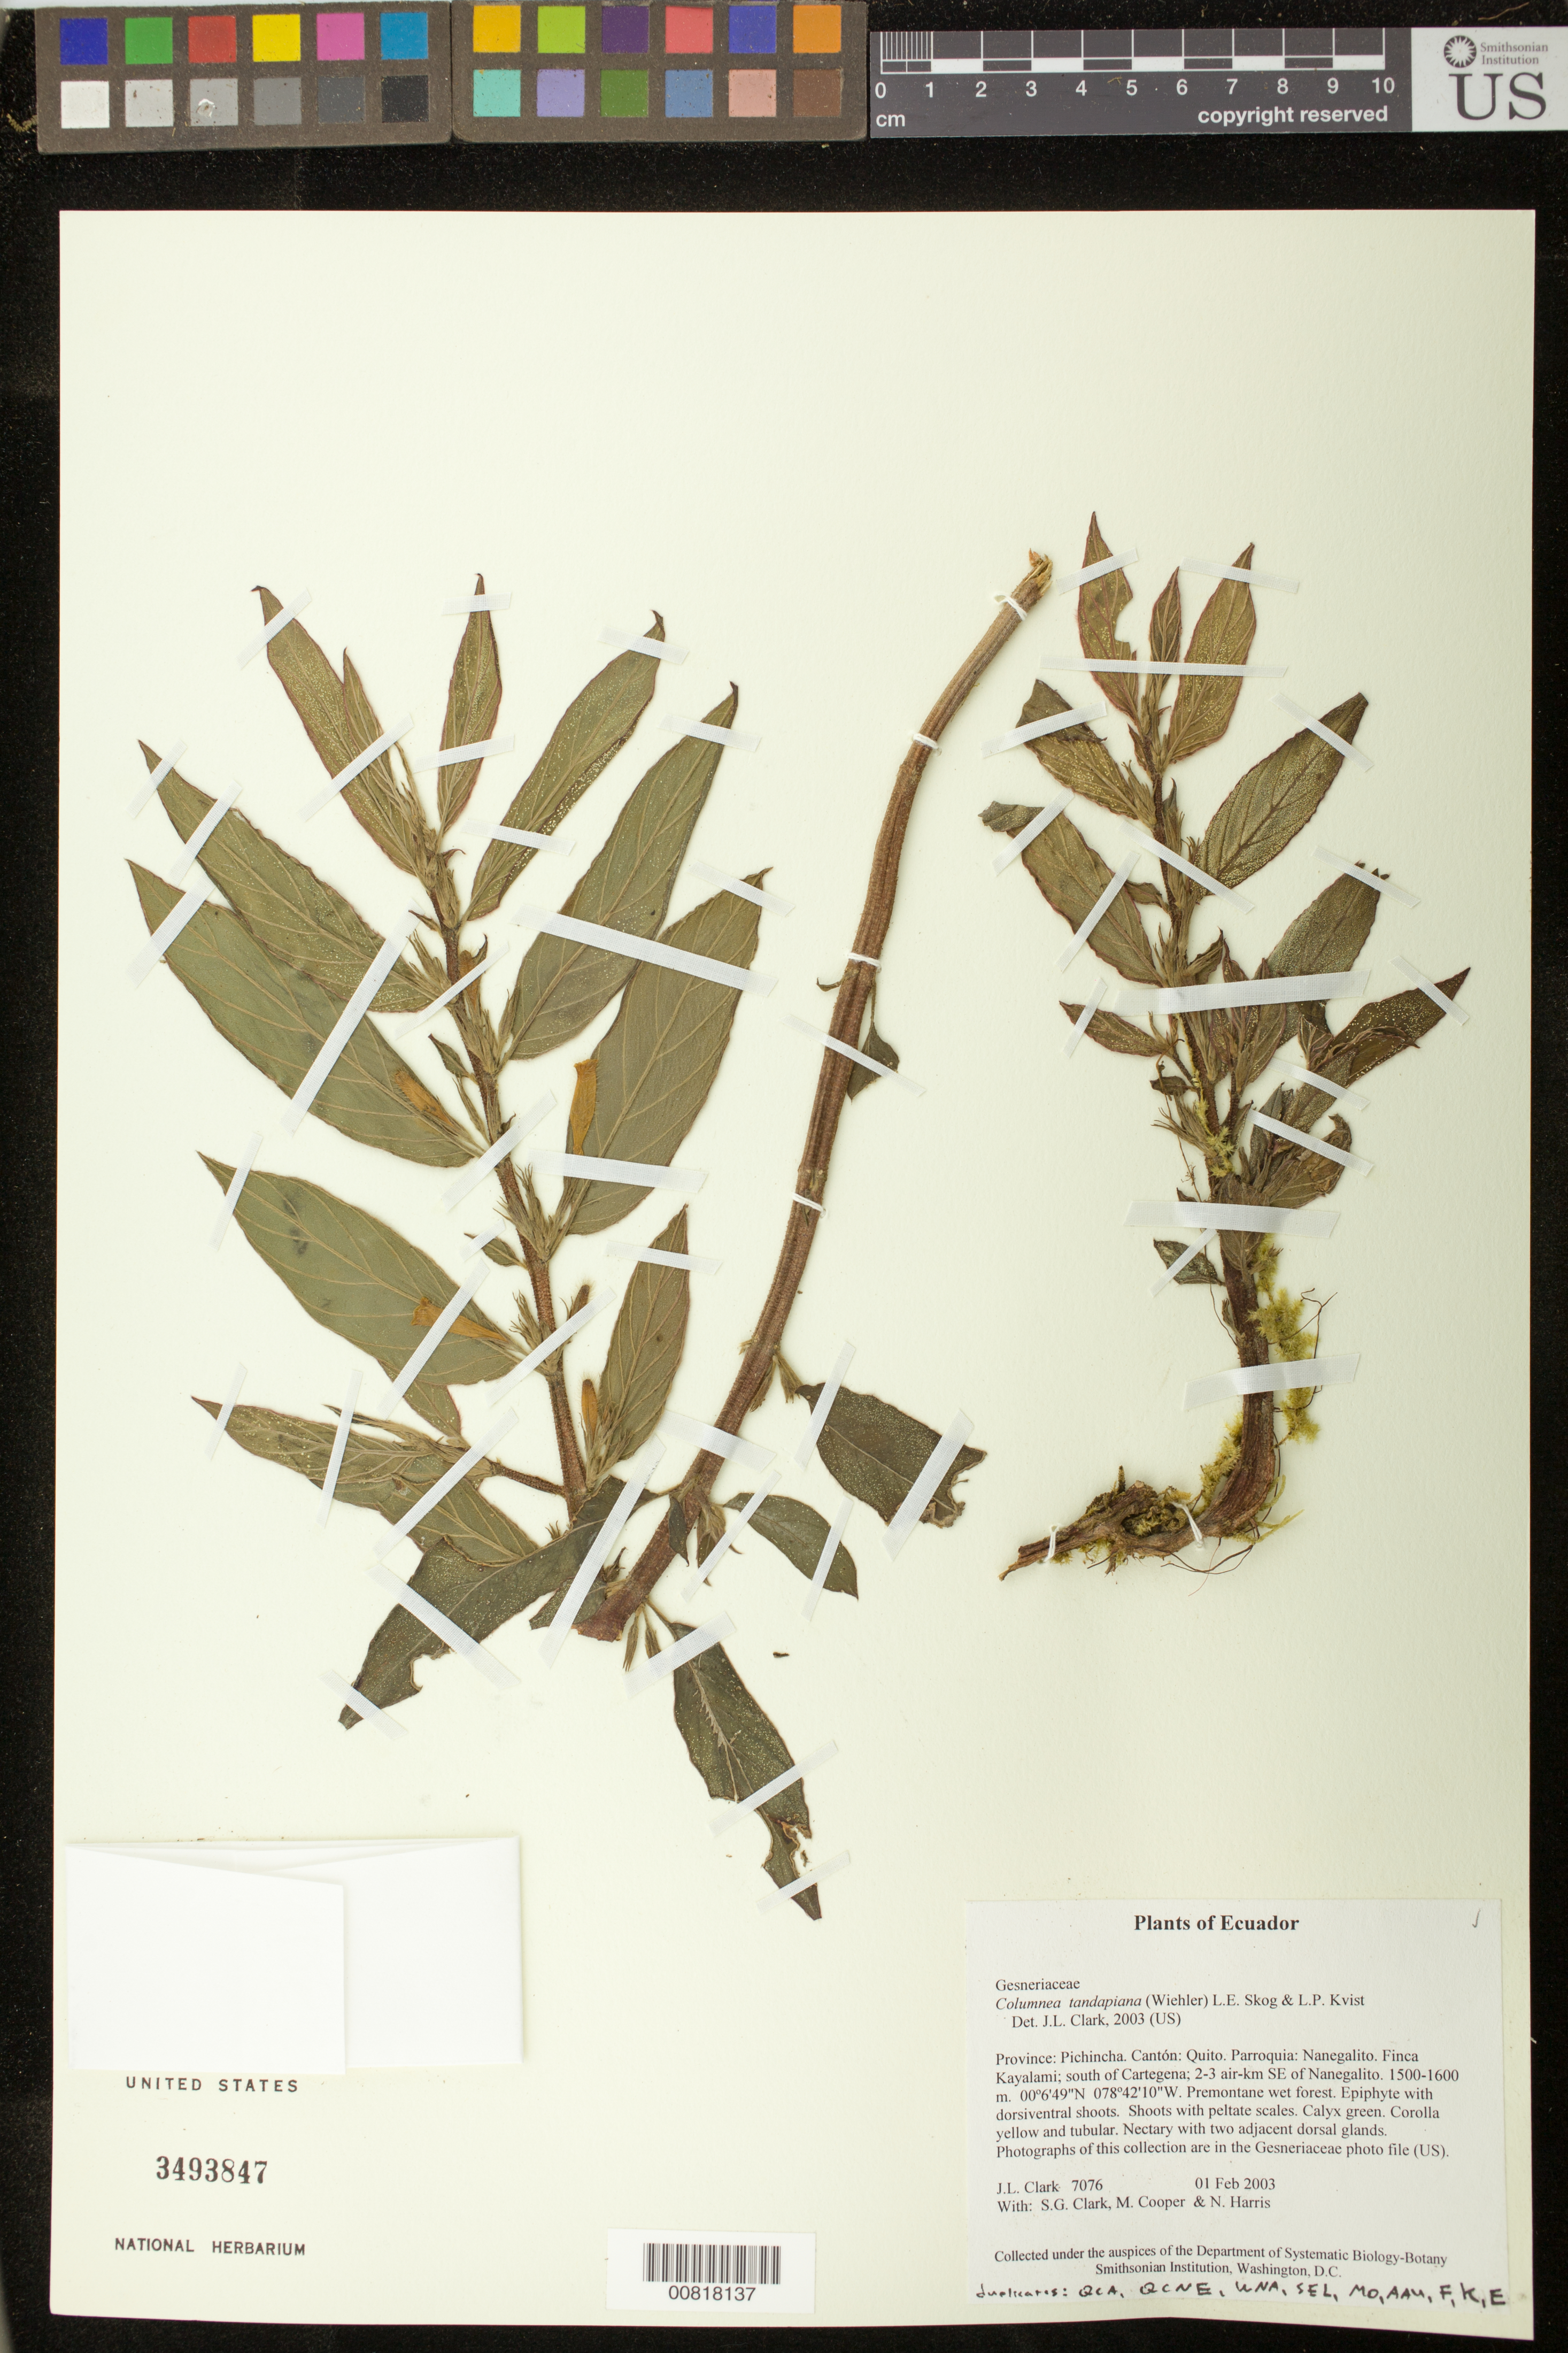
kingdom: Plantae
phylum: Tracheophyta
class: Magnoliopsida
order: Lamiales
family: Gesneriaceae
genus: Columnea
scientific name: Columnea tandapiana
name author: (Wiehler) L.E. Skog & L.P. Kvist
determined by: Clark, J. L., (SEL), The Marie Selby Botanical Garden (UNITED STATES)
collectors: J. L. Clark, S. G. Clark, M. Cooper & N. Harris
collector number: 7076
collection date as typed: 01 Feb 2003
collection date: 2003-02-01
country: Ecuador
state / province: Pichincha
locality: Quito. Parroquia: Nanegalito. Finca Kayalami; south of Cartegena; 2-3 air-km SE of Nanegalito.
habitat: Premontane wet forest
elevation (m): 1500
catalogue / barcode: US 3493847